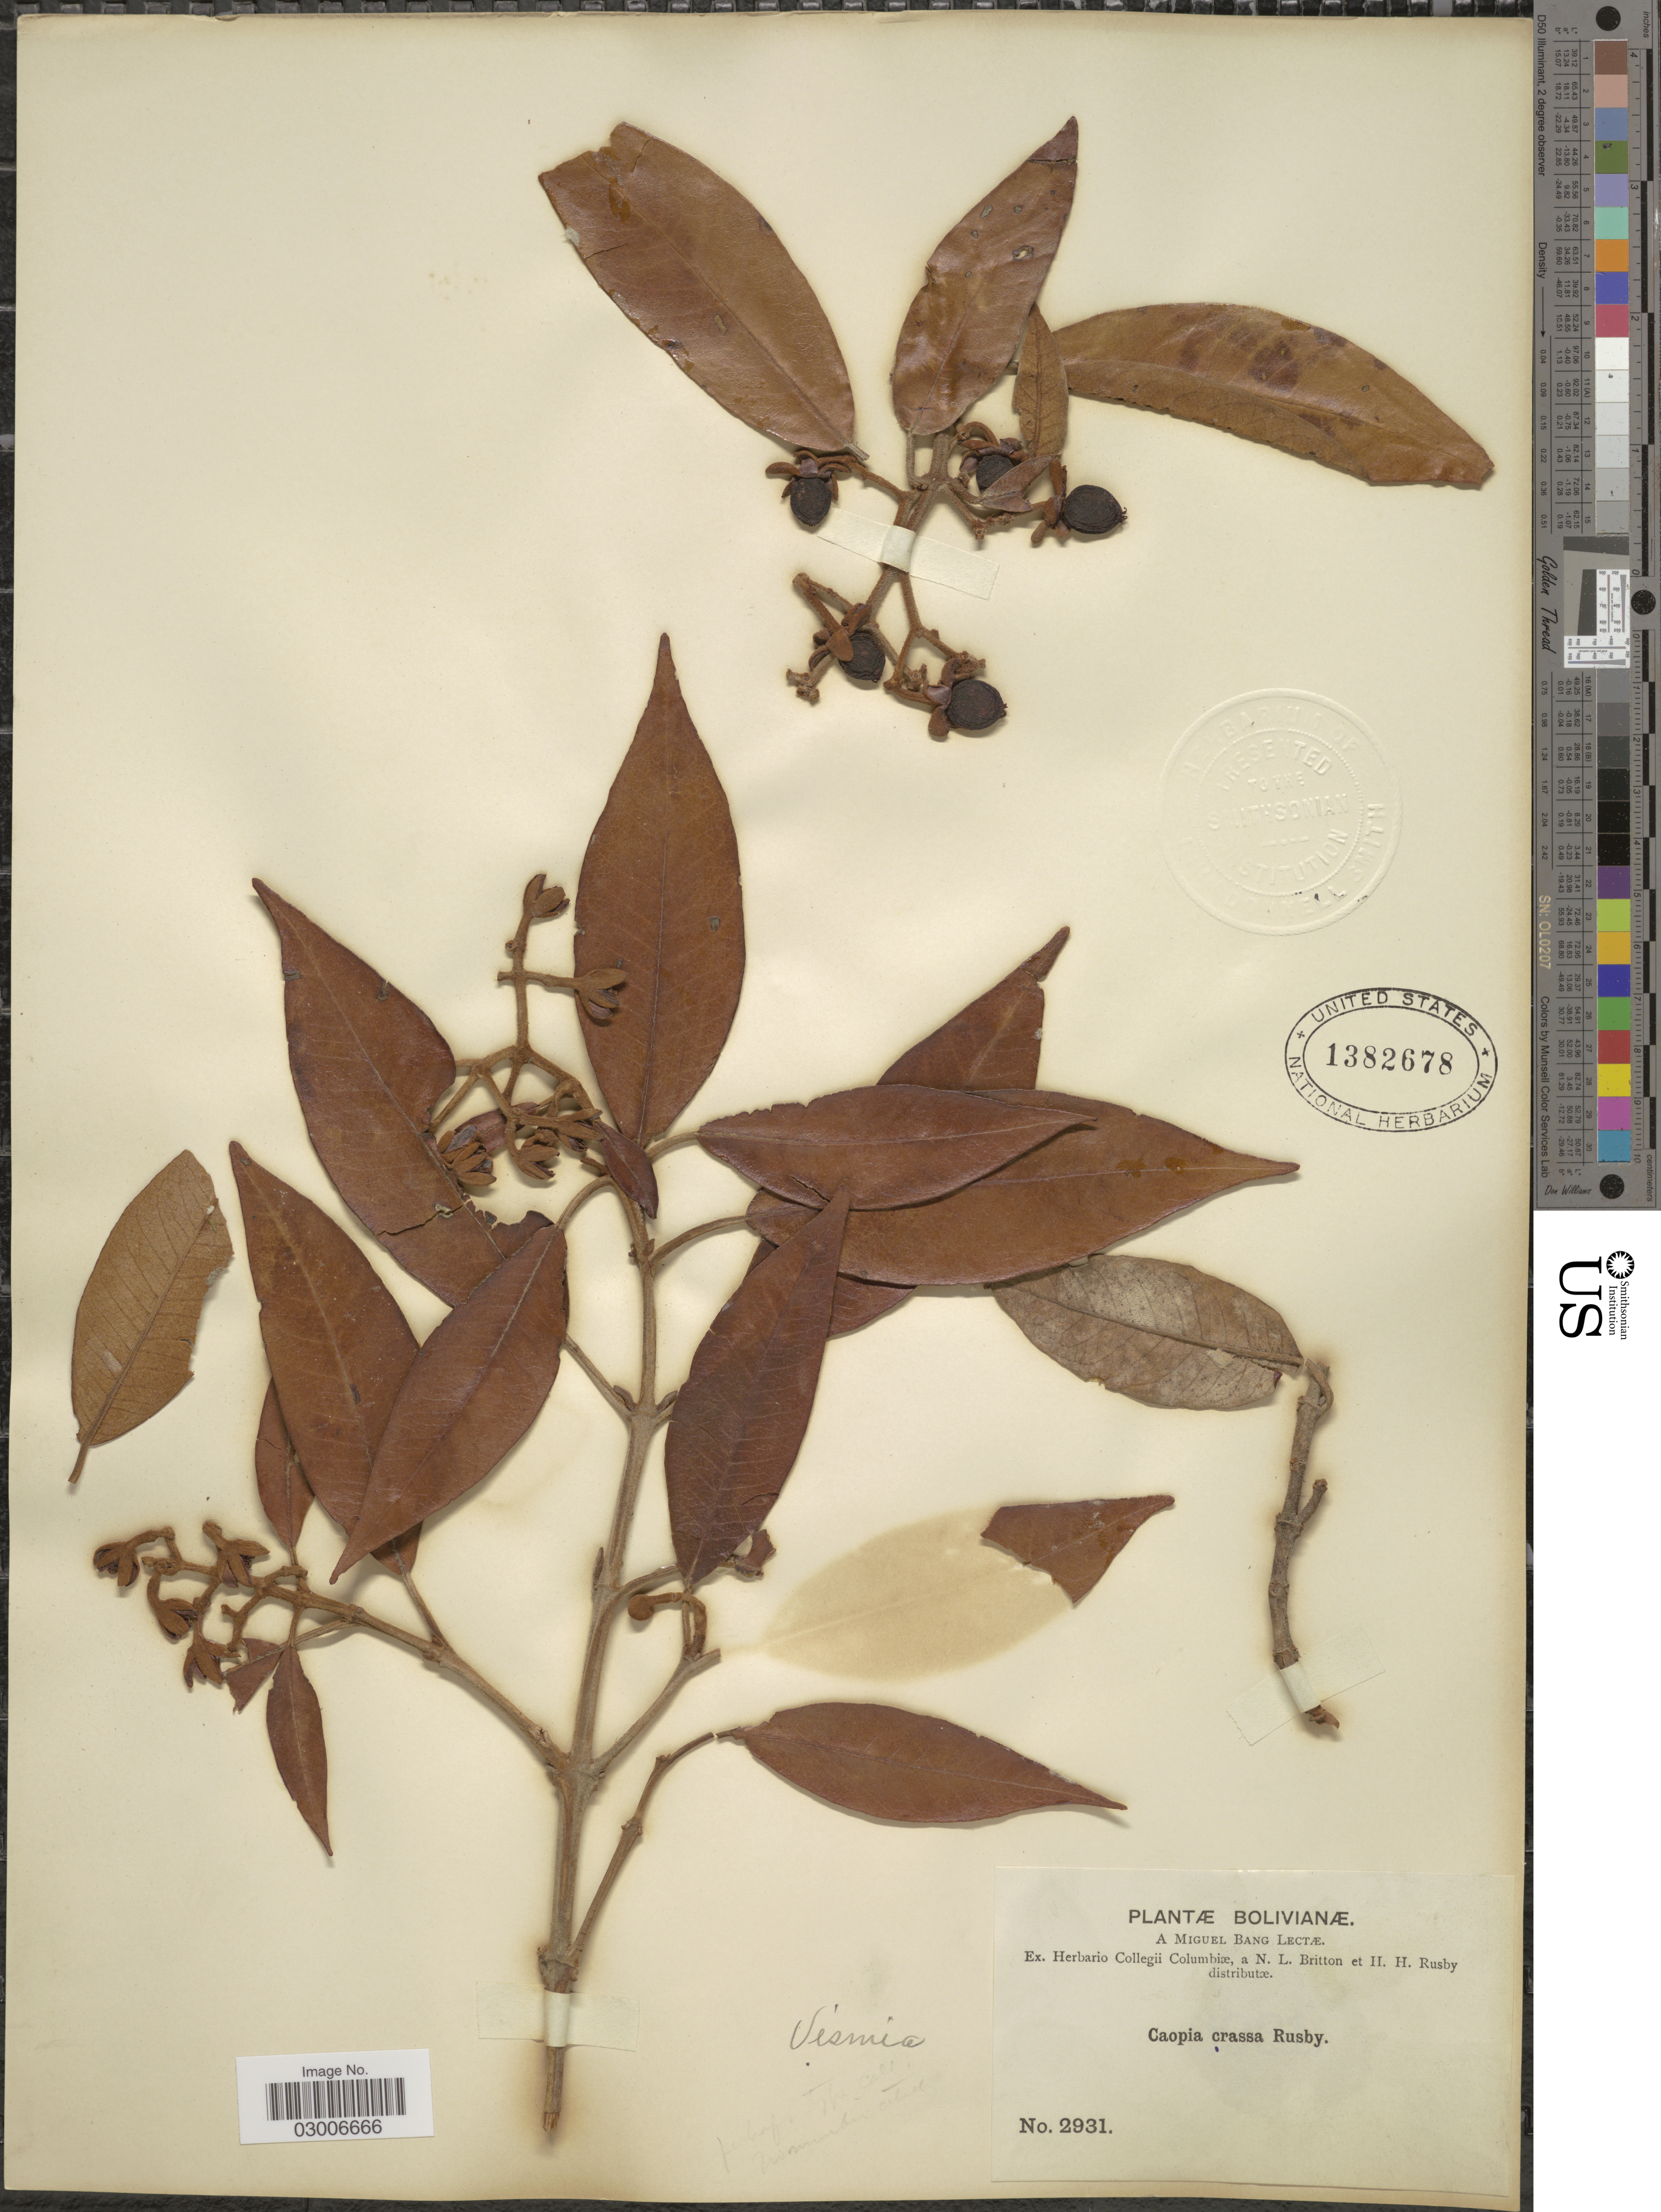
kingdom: Plantae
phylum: Tracheophyta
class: Magnoliopsida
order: Malpighiales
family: Hypericaceae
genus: Vismia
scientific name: Vismia crassa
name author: (Rusby) S.F. Blake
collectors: M. Bang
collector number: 2931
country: Bolivia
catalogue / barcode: US 1382678